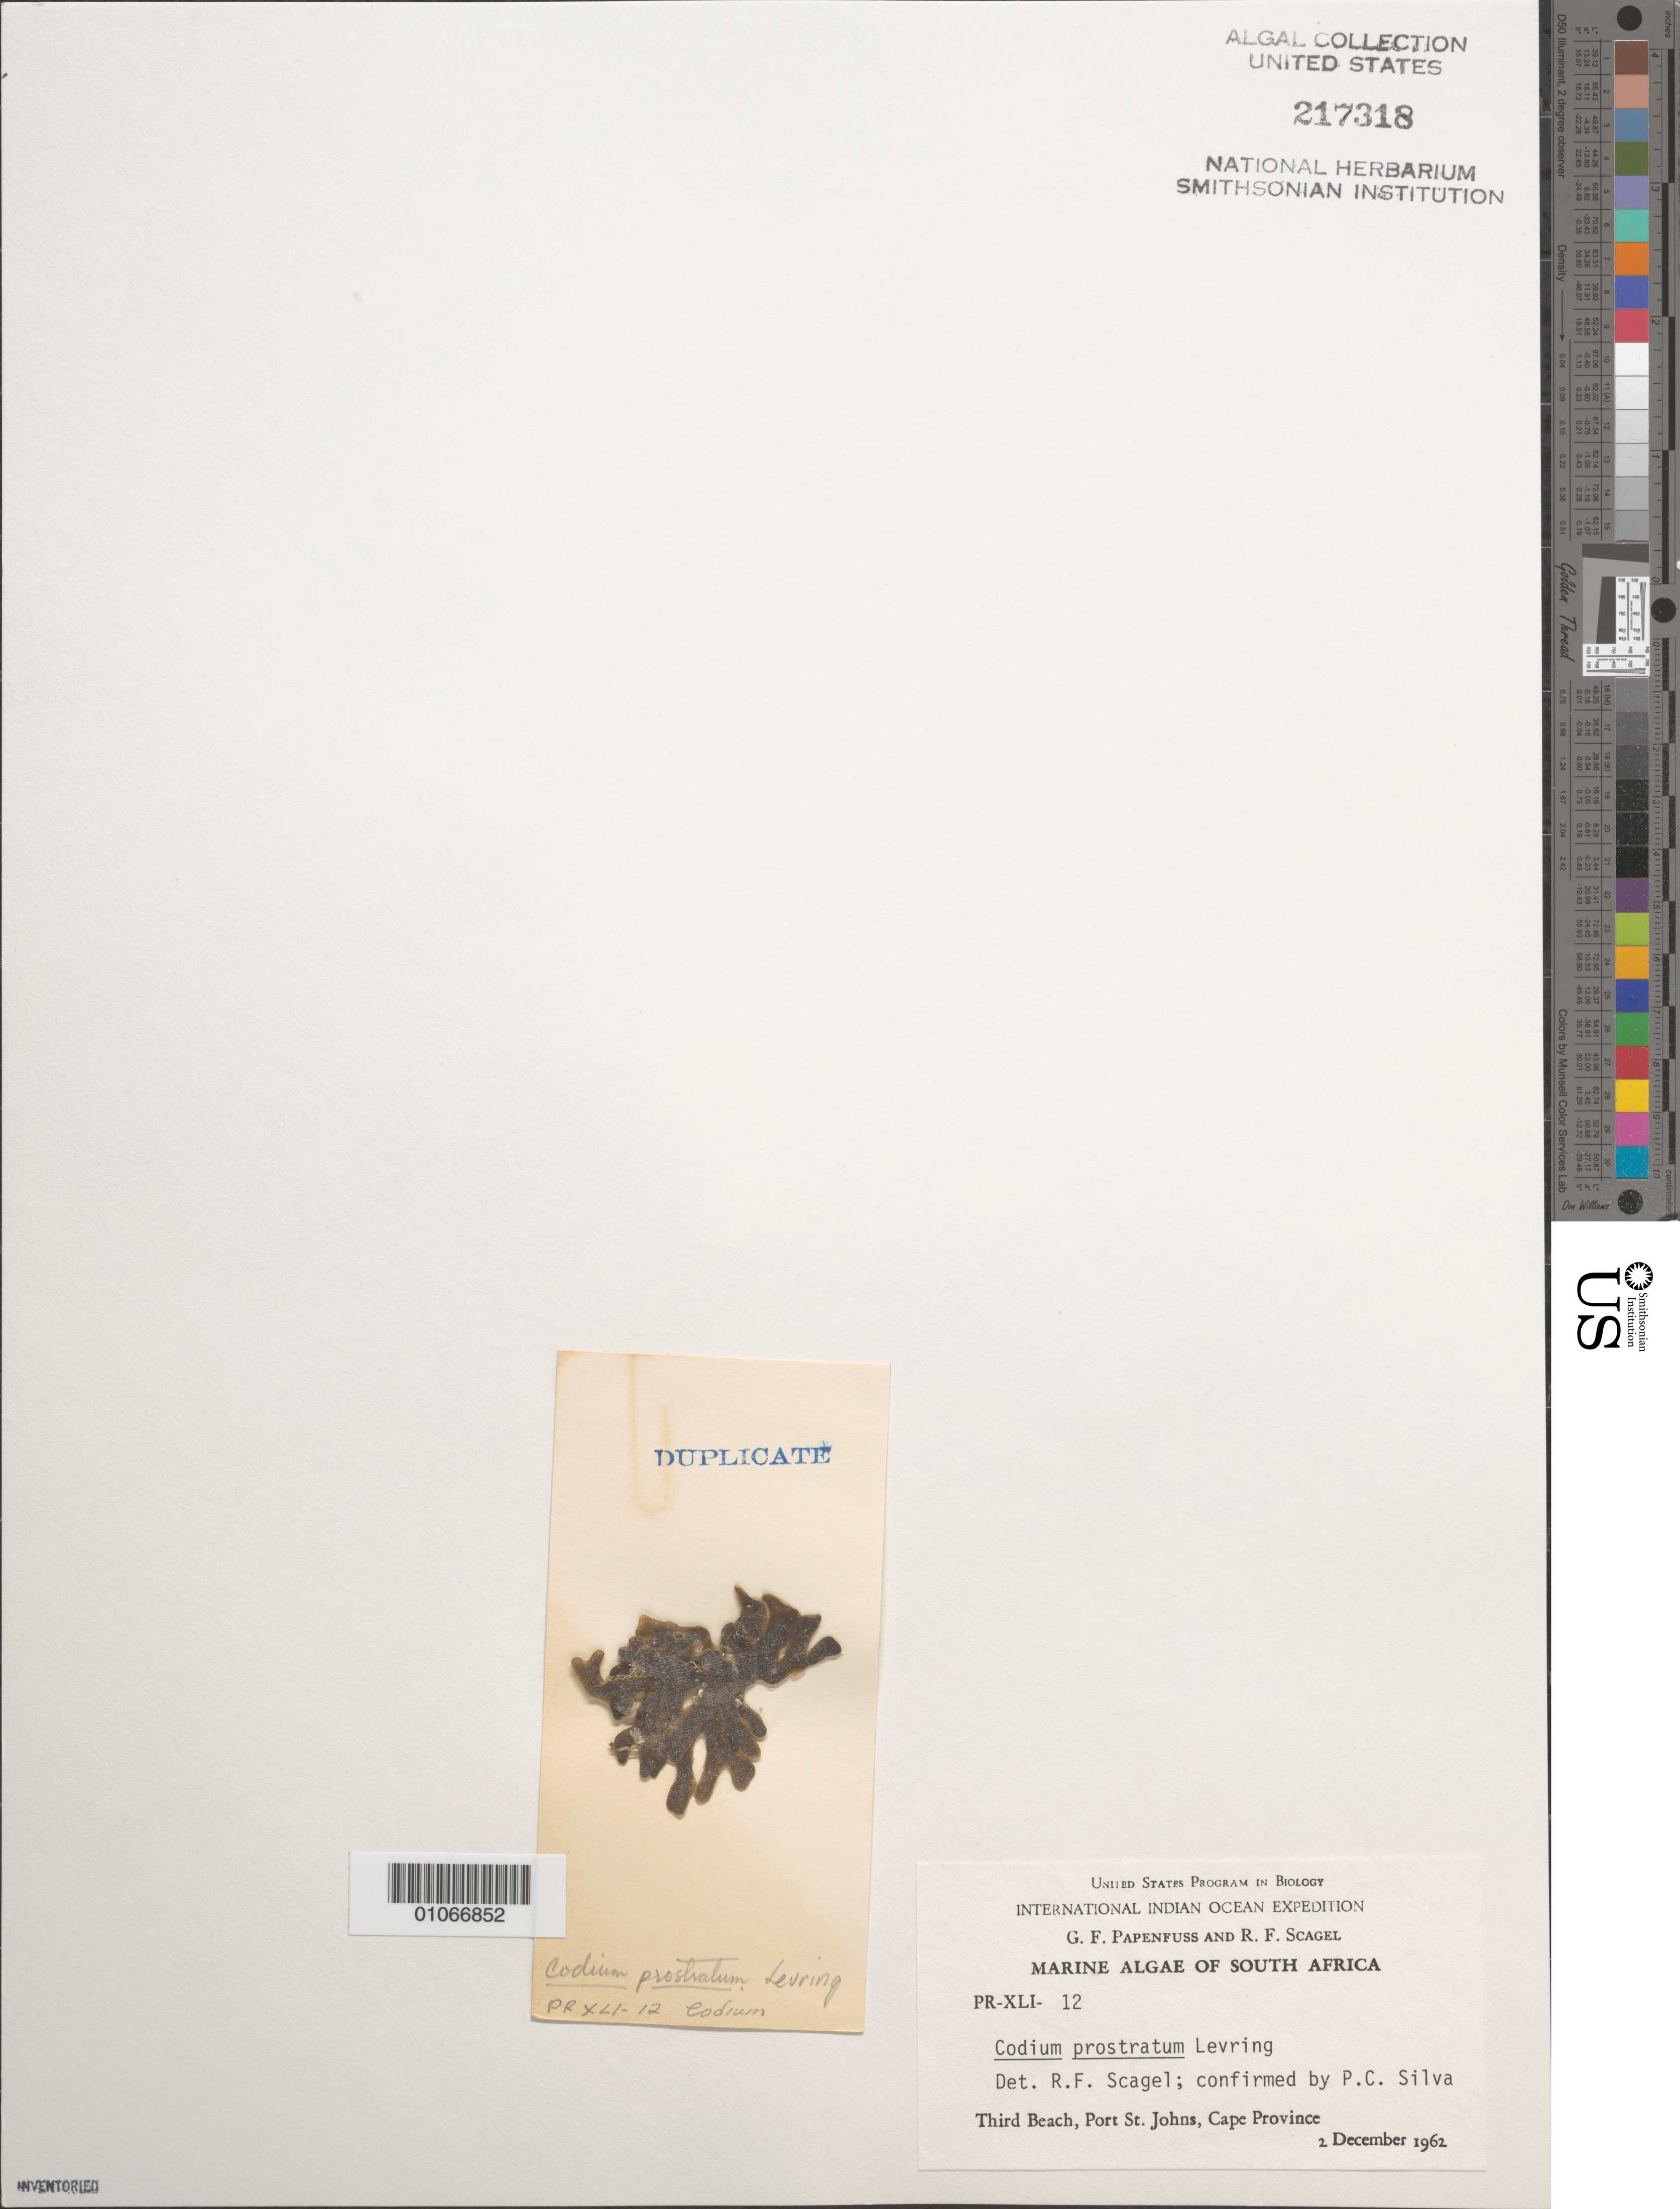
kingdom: Plantae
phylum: Chlorophyta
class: Ulvophyceae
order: Bryopsidales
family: Codiaceae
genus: Codium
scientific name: Codium prostratum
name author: Levring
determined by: Scagel, R. F.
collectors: G. Papenfuss & R. F. Scagel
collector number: PR-XLI-12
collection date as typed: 02 Dec 1962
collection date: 1962-12-02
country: South Africa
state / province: Eastern Cape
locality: Third Beach, Port St. Johns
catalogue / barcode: US 217318